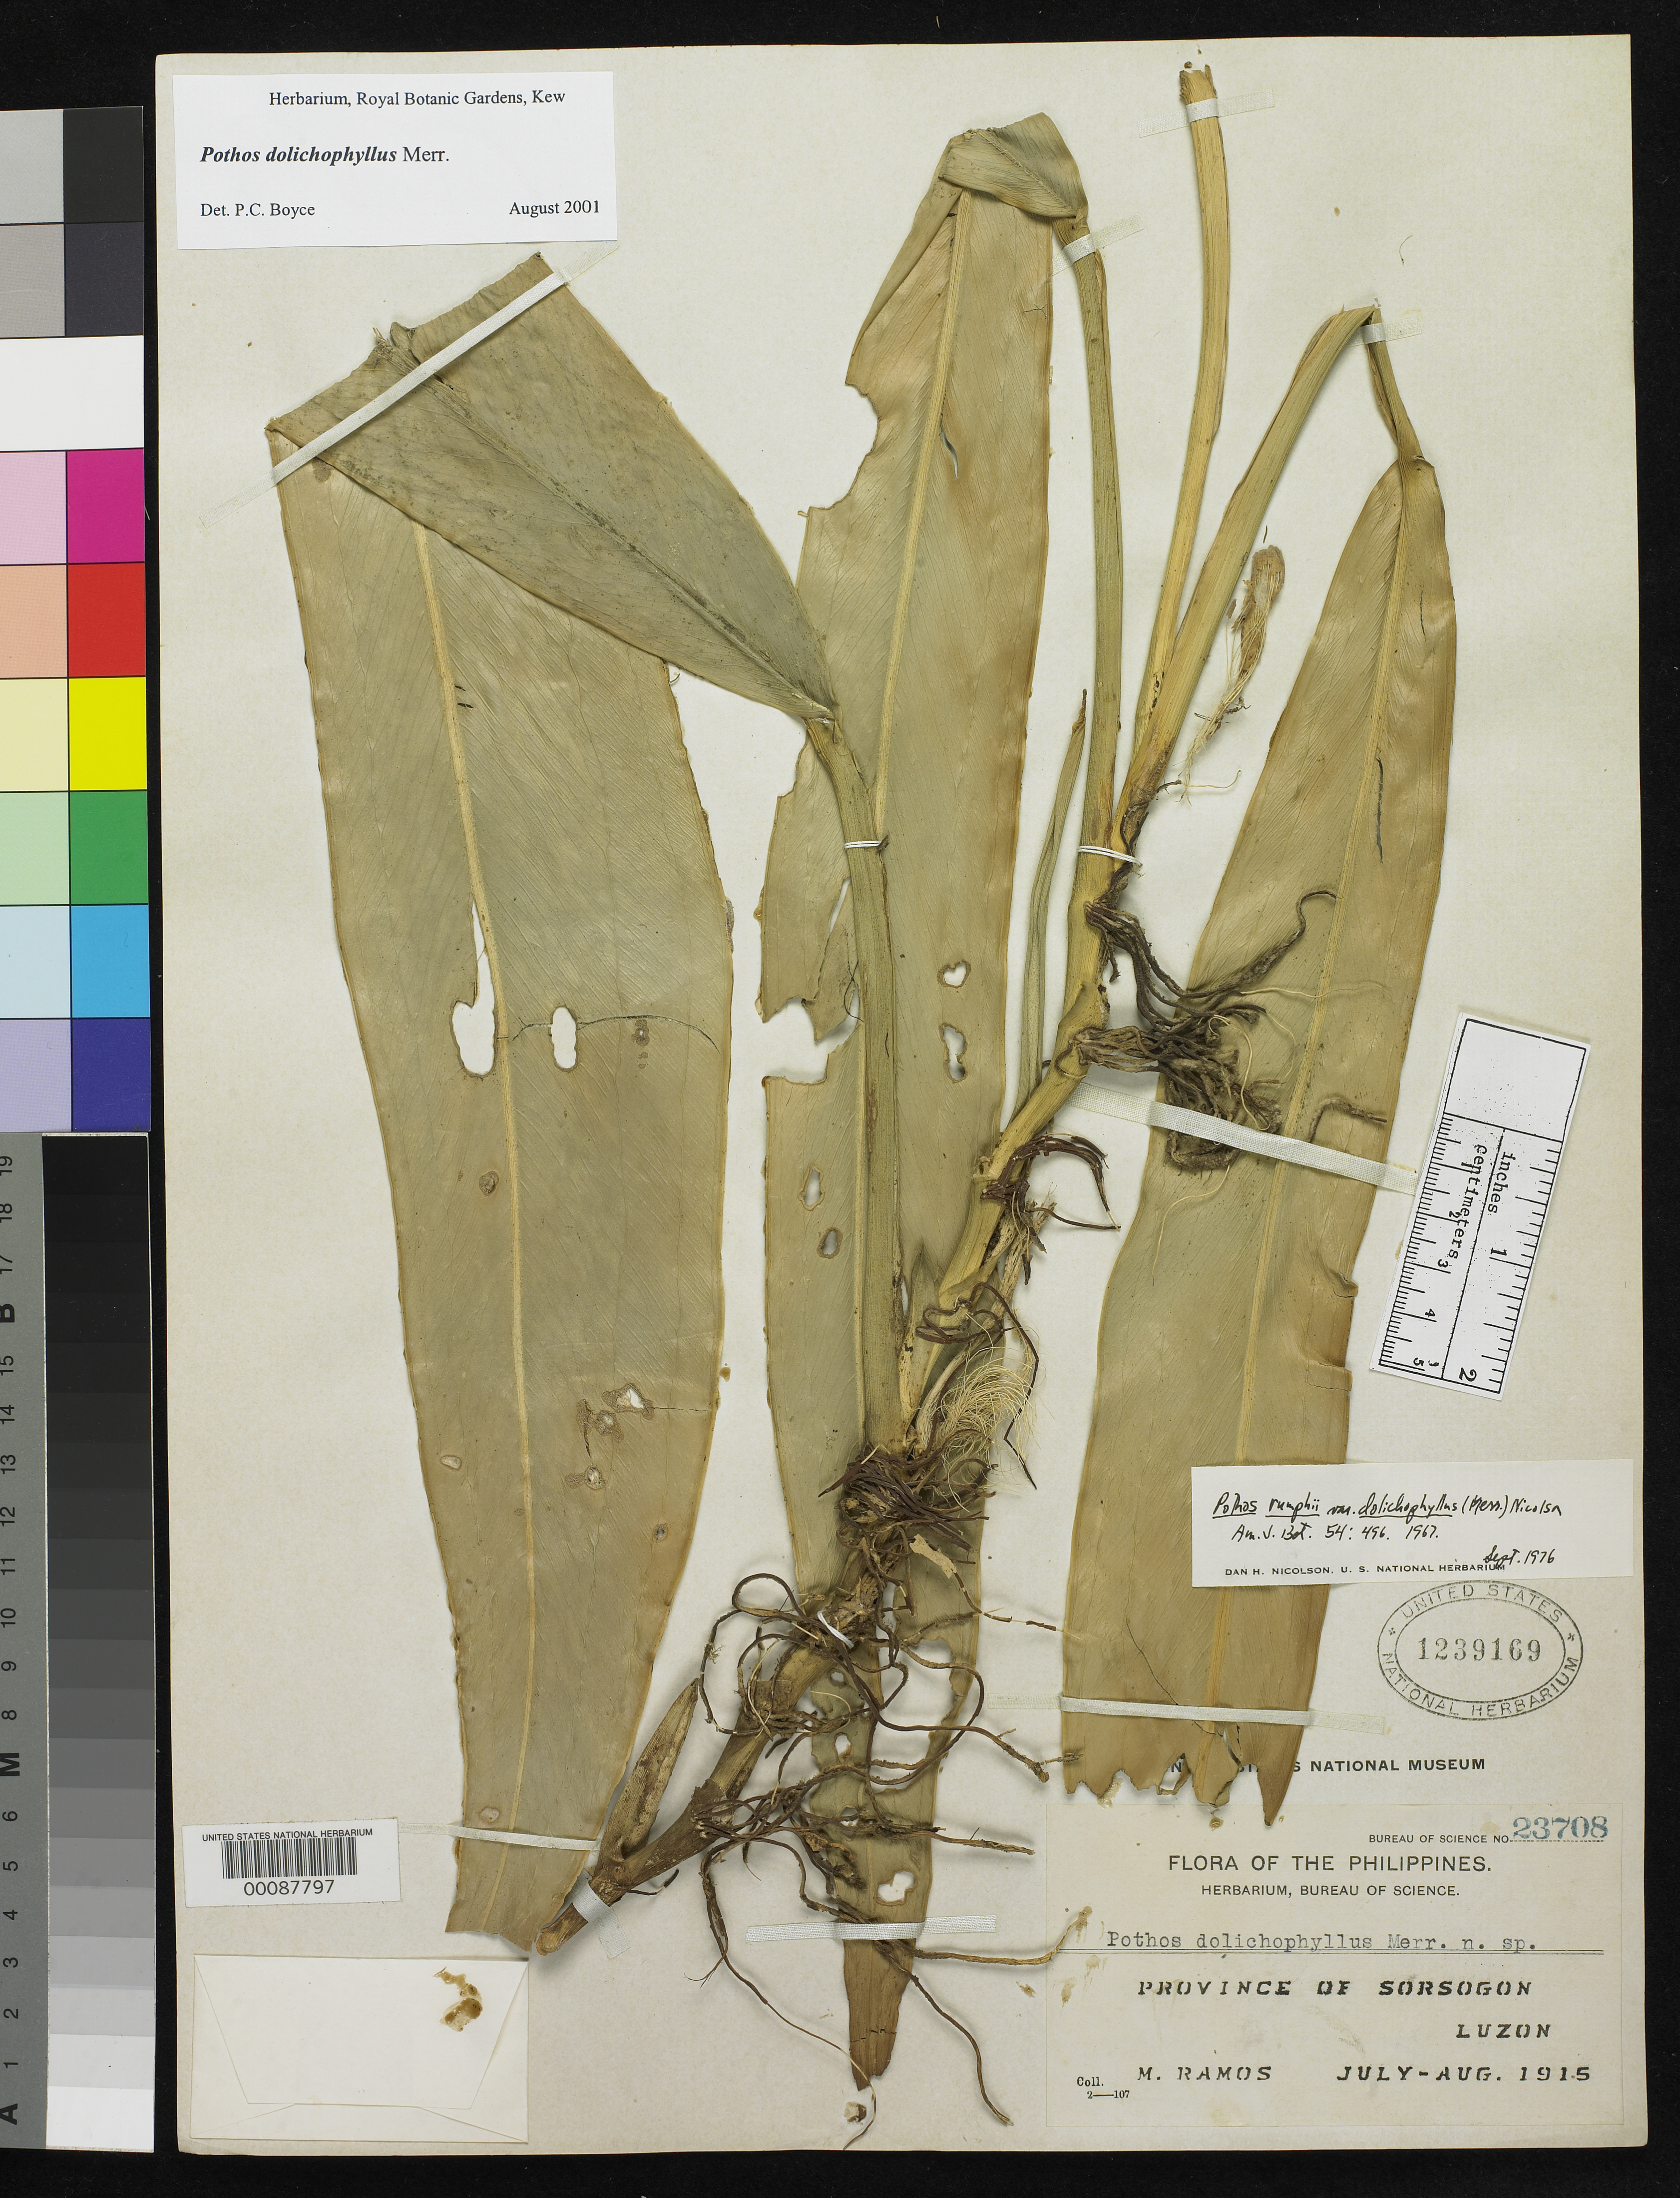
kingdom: Plantae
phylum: Tracheophyta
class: Liliopsida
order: Alismatales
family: Araceae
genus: Pothos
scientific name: Pothos dolichophyllus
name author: Merr.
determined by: Boyce, Peter C., (K)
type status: Isotype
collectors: M. Ramos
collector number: Bur. Sci. 23708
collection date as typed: Jul 1915 to -- Aug 1915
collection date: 1915-07/1915-08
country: Philippines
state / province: Bicol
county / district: Sorsogon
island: Luzon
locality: Mount Pocdal.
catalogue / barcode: US 1239169